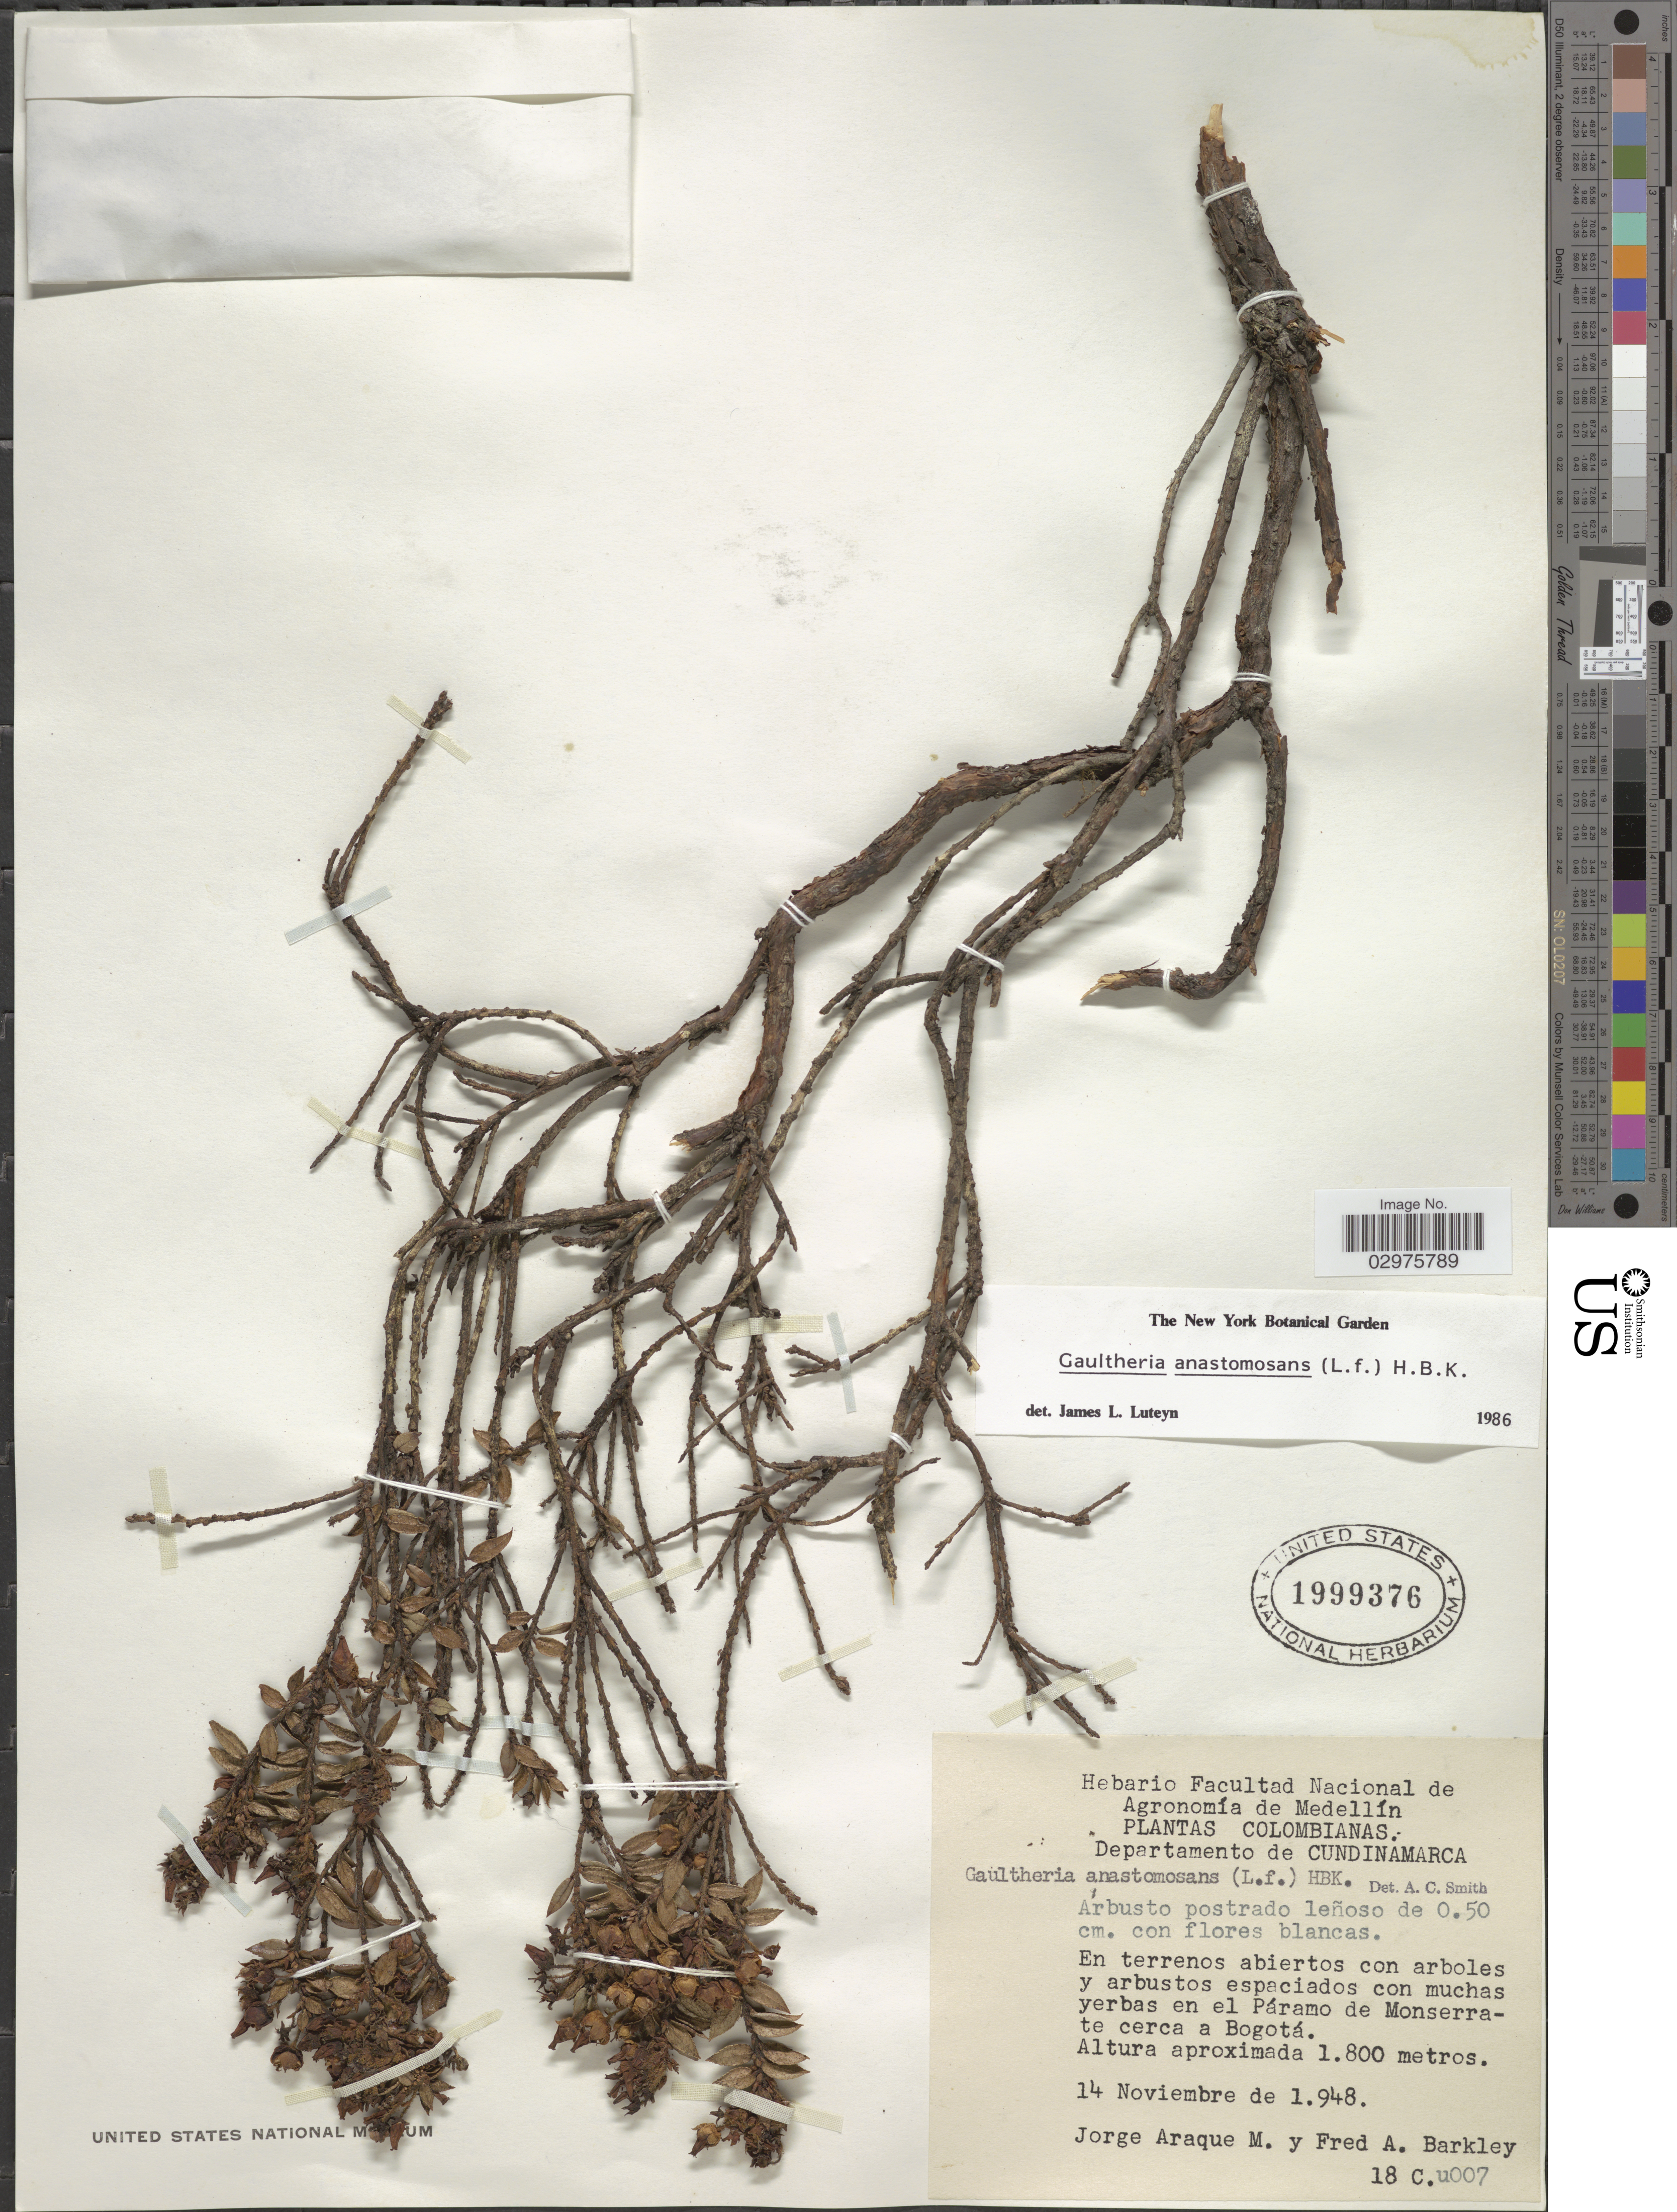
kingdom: Plantae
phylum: Tracheophyta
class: Magnoliopsida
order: Ericales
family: Ericaceae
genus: Gaultheria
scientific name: Gaultheria anastomosans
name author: (L. f.) Kunth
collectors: J. Araque Molina & F. A. Barkley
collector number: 18C.u007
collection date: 1948-11-14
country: Colombia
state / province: Cundinamarca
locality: Departamento de Cundinamarca. En el Páramo de Monserrate cerca a Bogotá.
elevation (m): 1800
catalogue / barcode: US 1999376